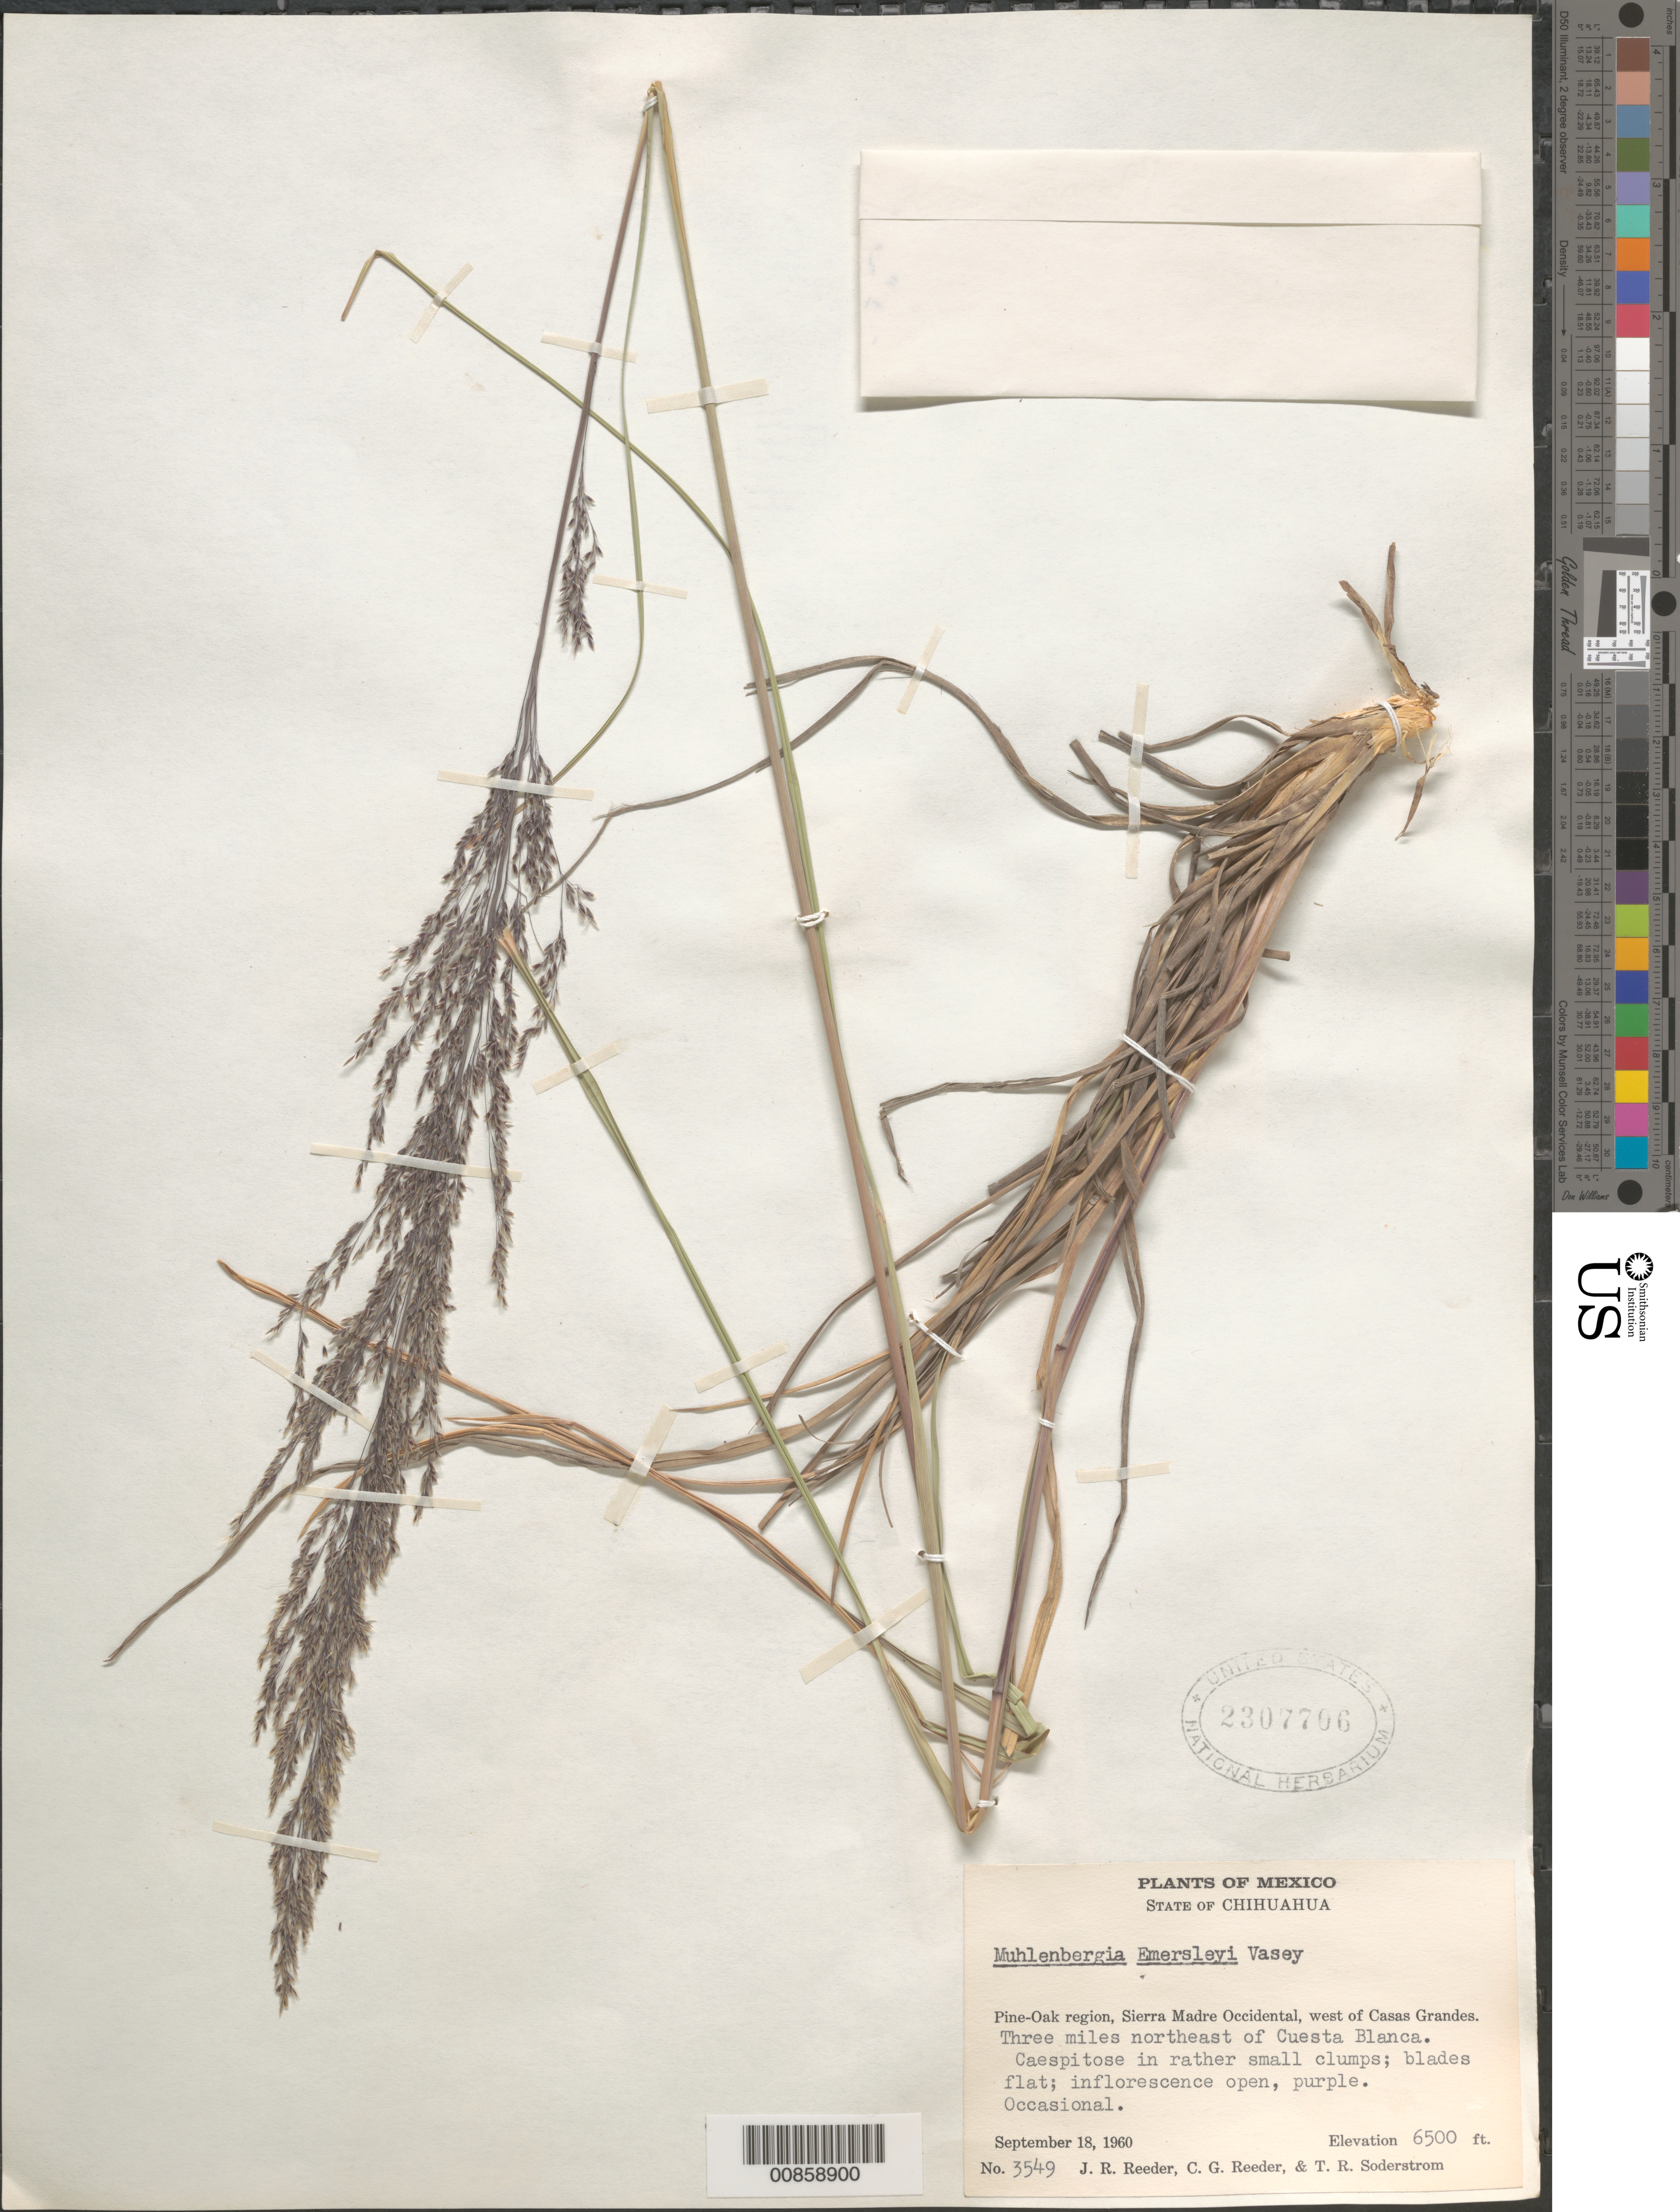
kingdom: Plantae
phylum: Tracheophyta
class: Liliopsida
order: Poales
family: Poaceae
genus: Muhlenbergia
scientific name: Muhlenbergia emersleyi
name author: Vasey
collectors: J. R. Reeder, C. G. Reeder & T. R. Soderstrom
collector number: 3549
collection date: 1960-09-18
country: Mexico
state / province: Chihuahua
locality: Pine-Oak region, Sierra Madre Occidental, west of Casas Grandes. Three miles northeast of Cuesta Blanca.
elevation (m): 1981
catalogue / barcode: US 2307706